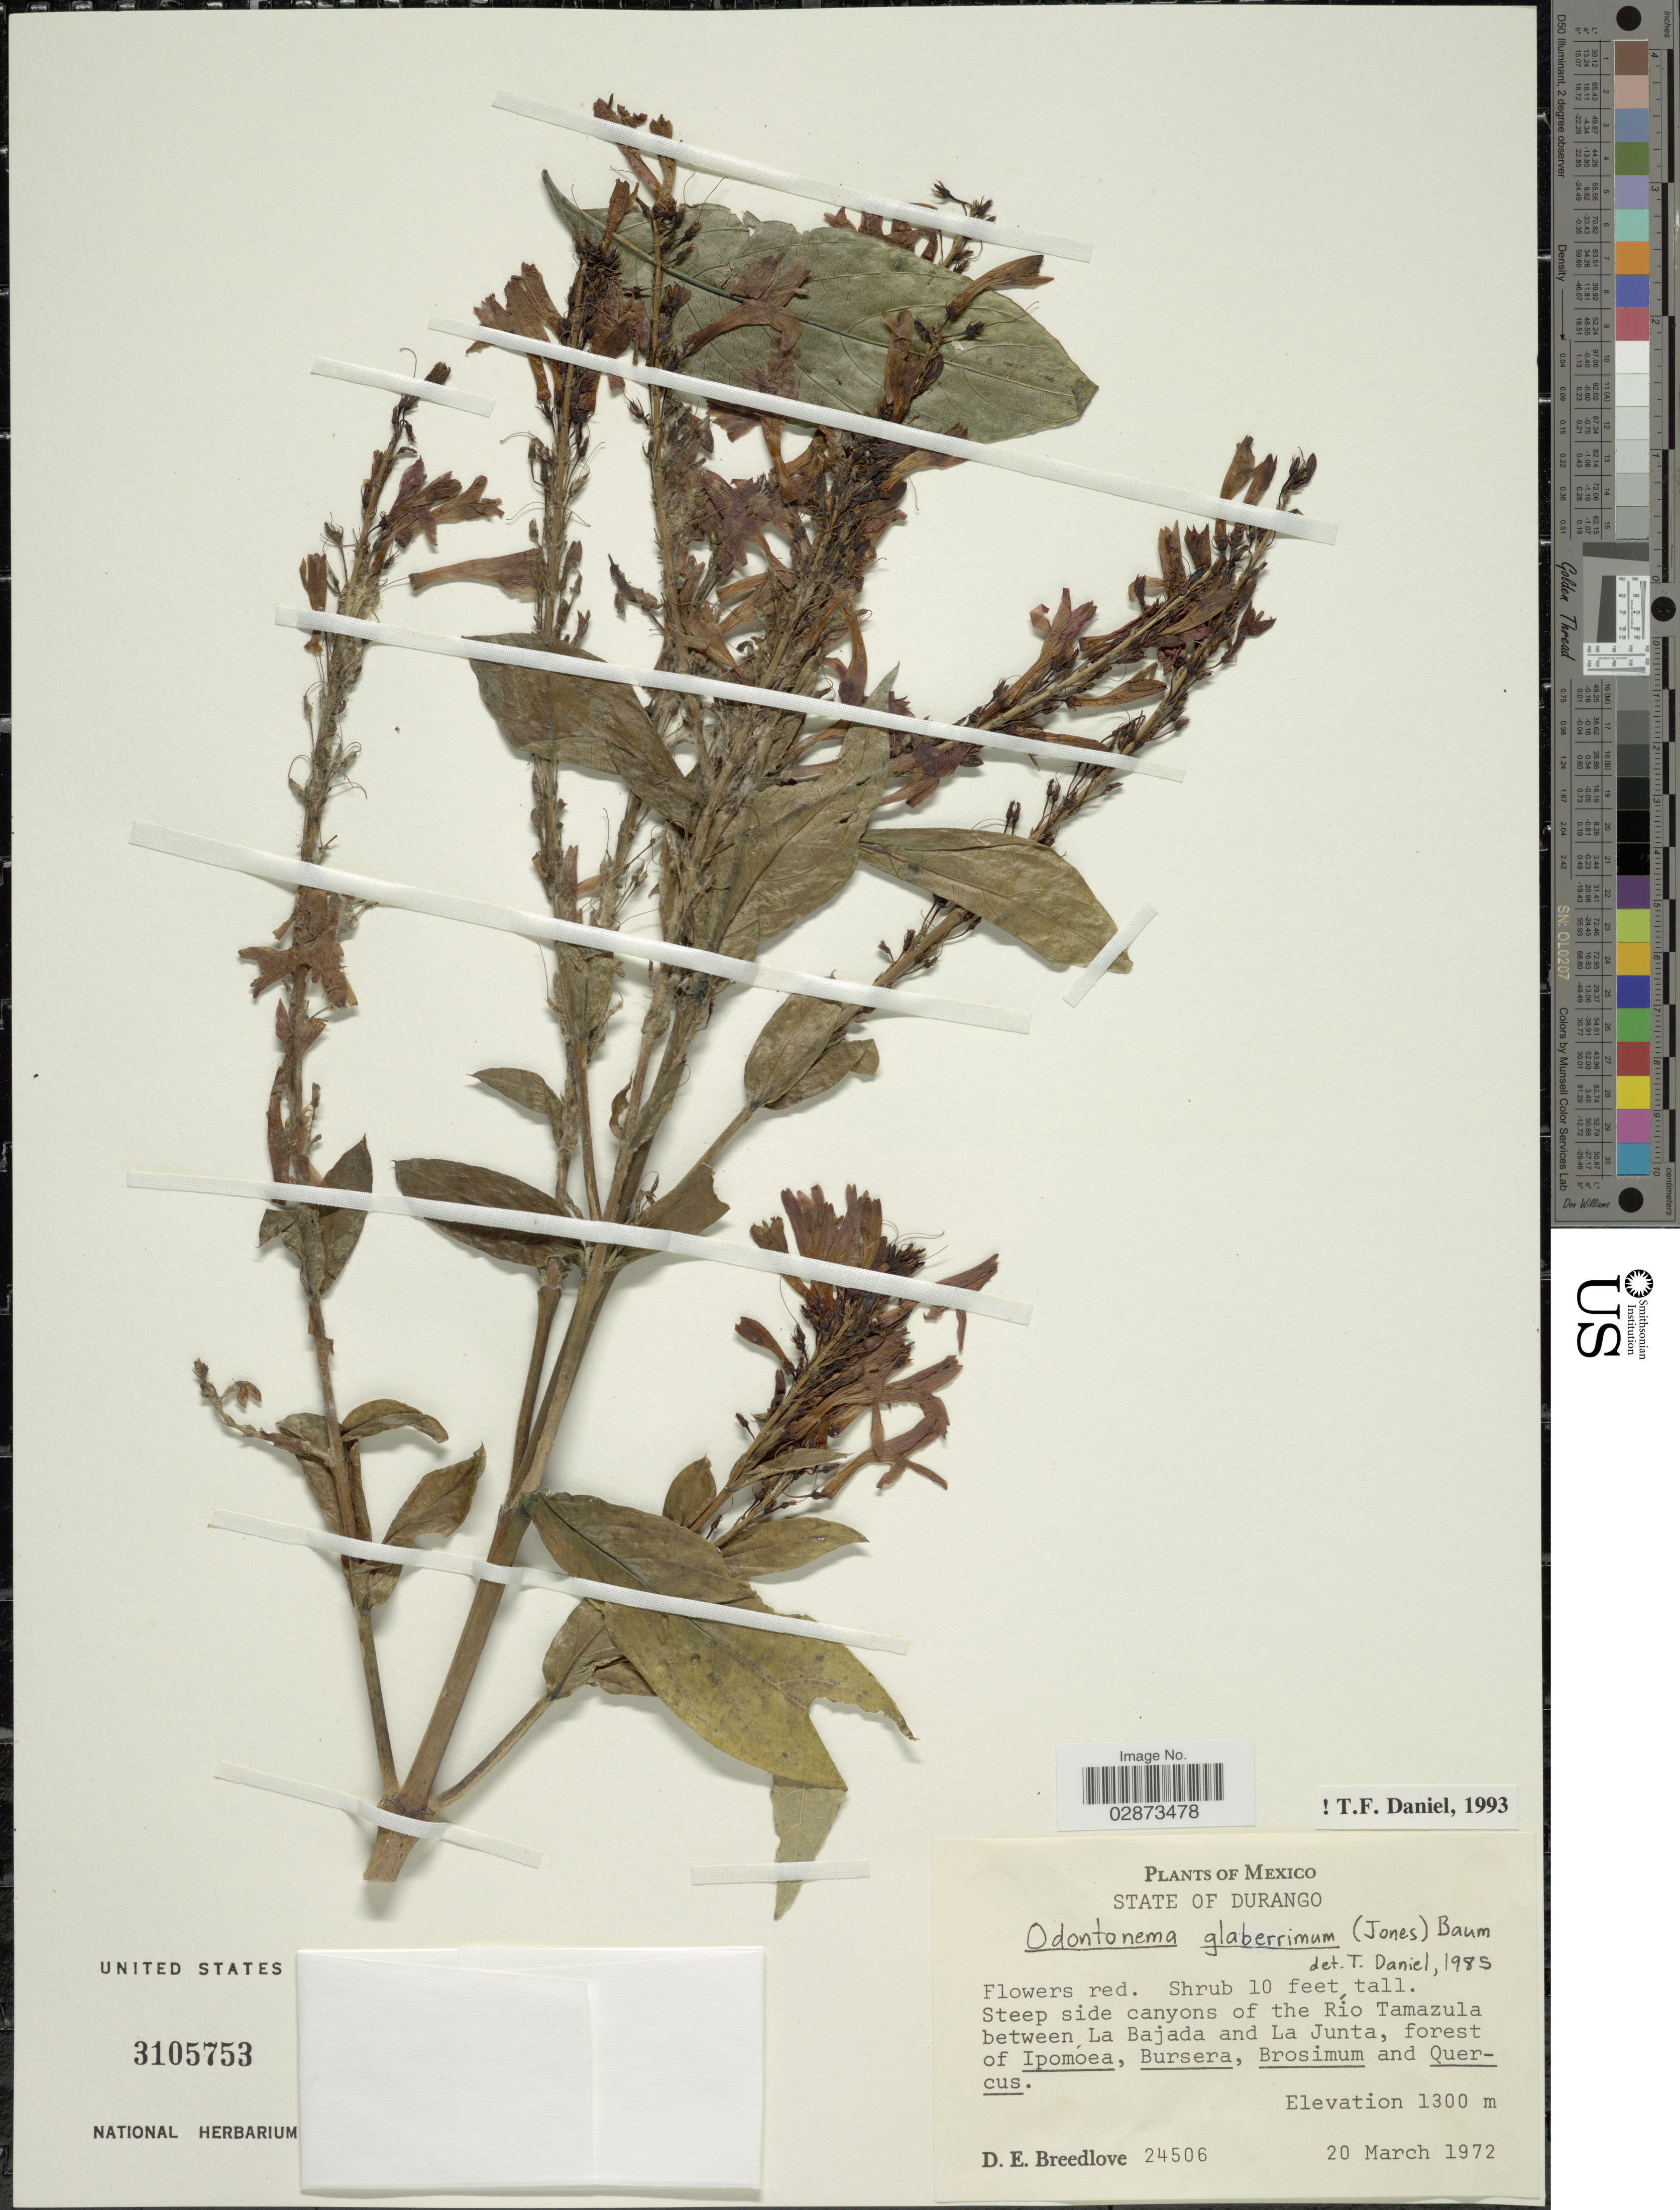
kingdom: Plantae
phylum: Tracheophyta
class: Magnoliopsida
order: Lamiales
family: Acanthaceae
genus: Odontonema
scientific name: Odontonema glaberrimum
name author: (M.E. Jones) V.M. Baum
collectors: D. E. Breedlove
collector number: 24506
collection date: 1972-03-20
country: Mexico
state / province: Durango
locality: State of Durango, Steep side canyons of the Río Tamazula between, La Bajada and La Junta.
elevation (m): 1300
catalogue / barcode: US 3105753